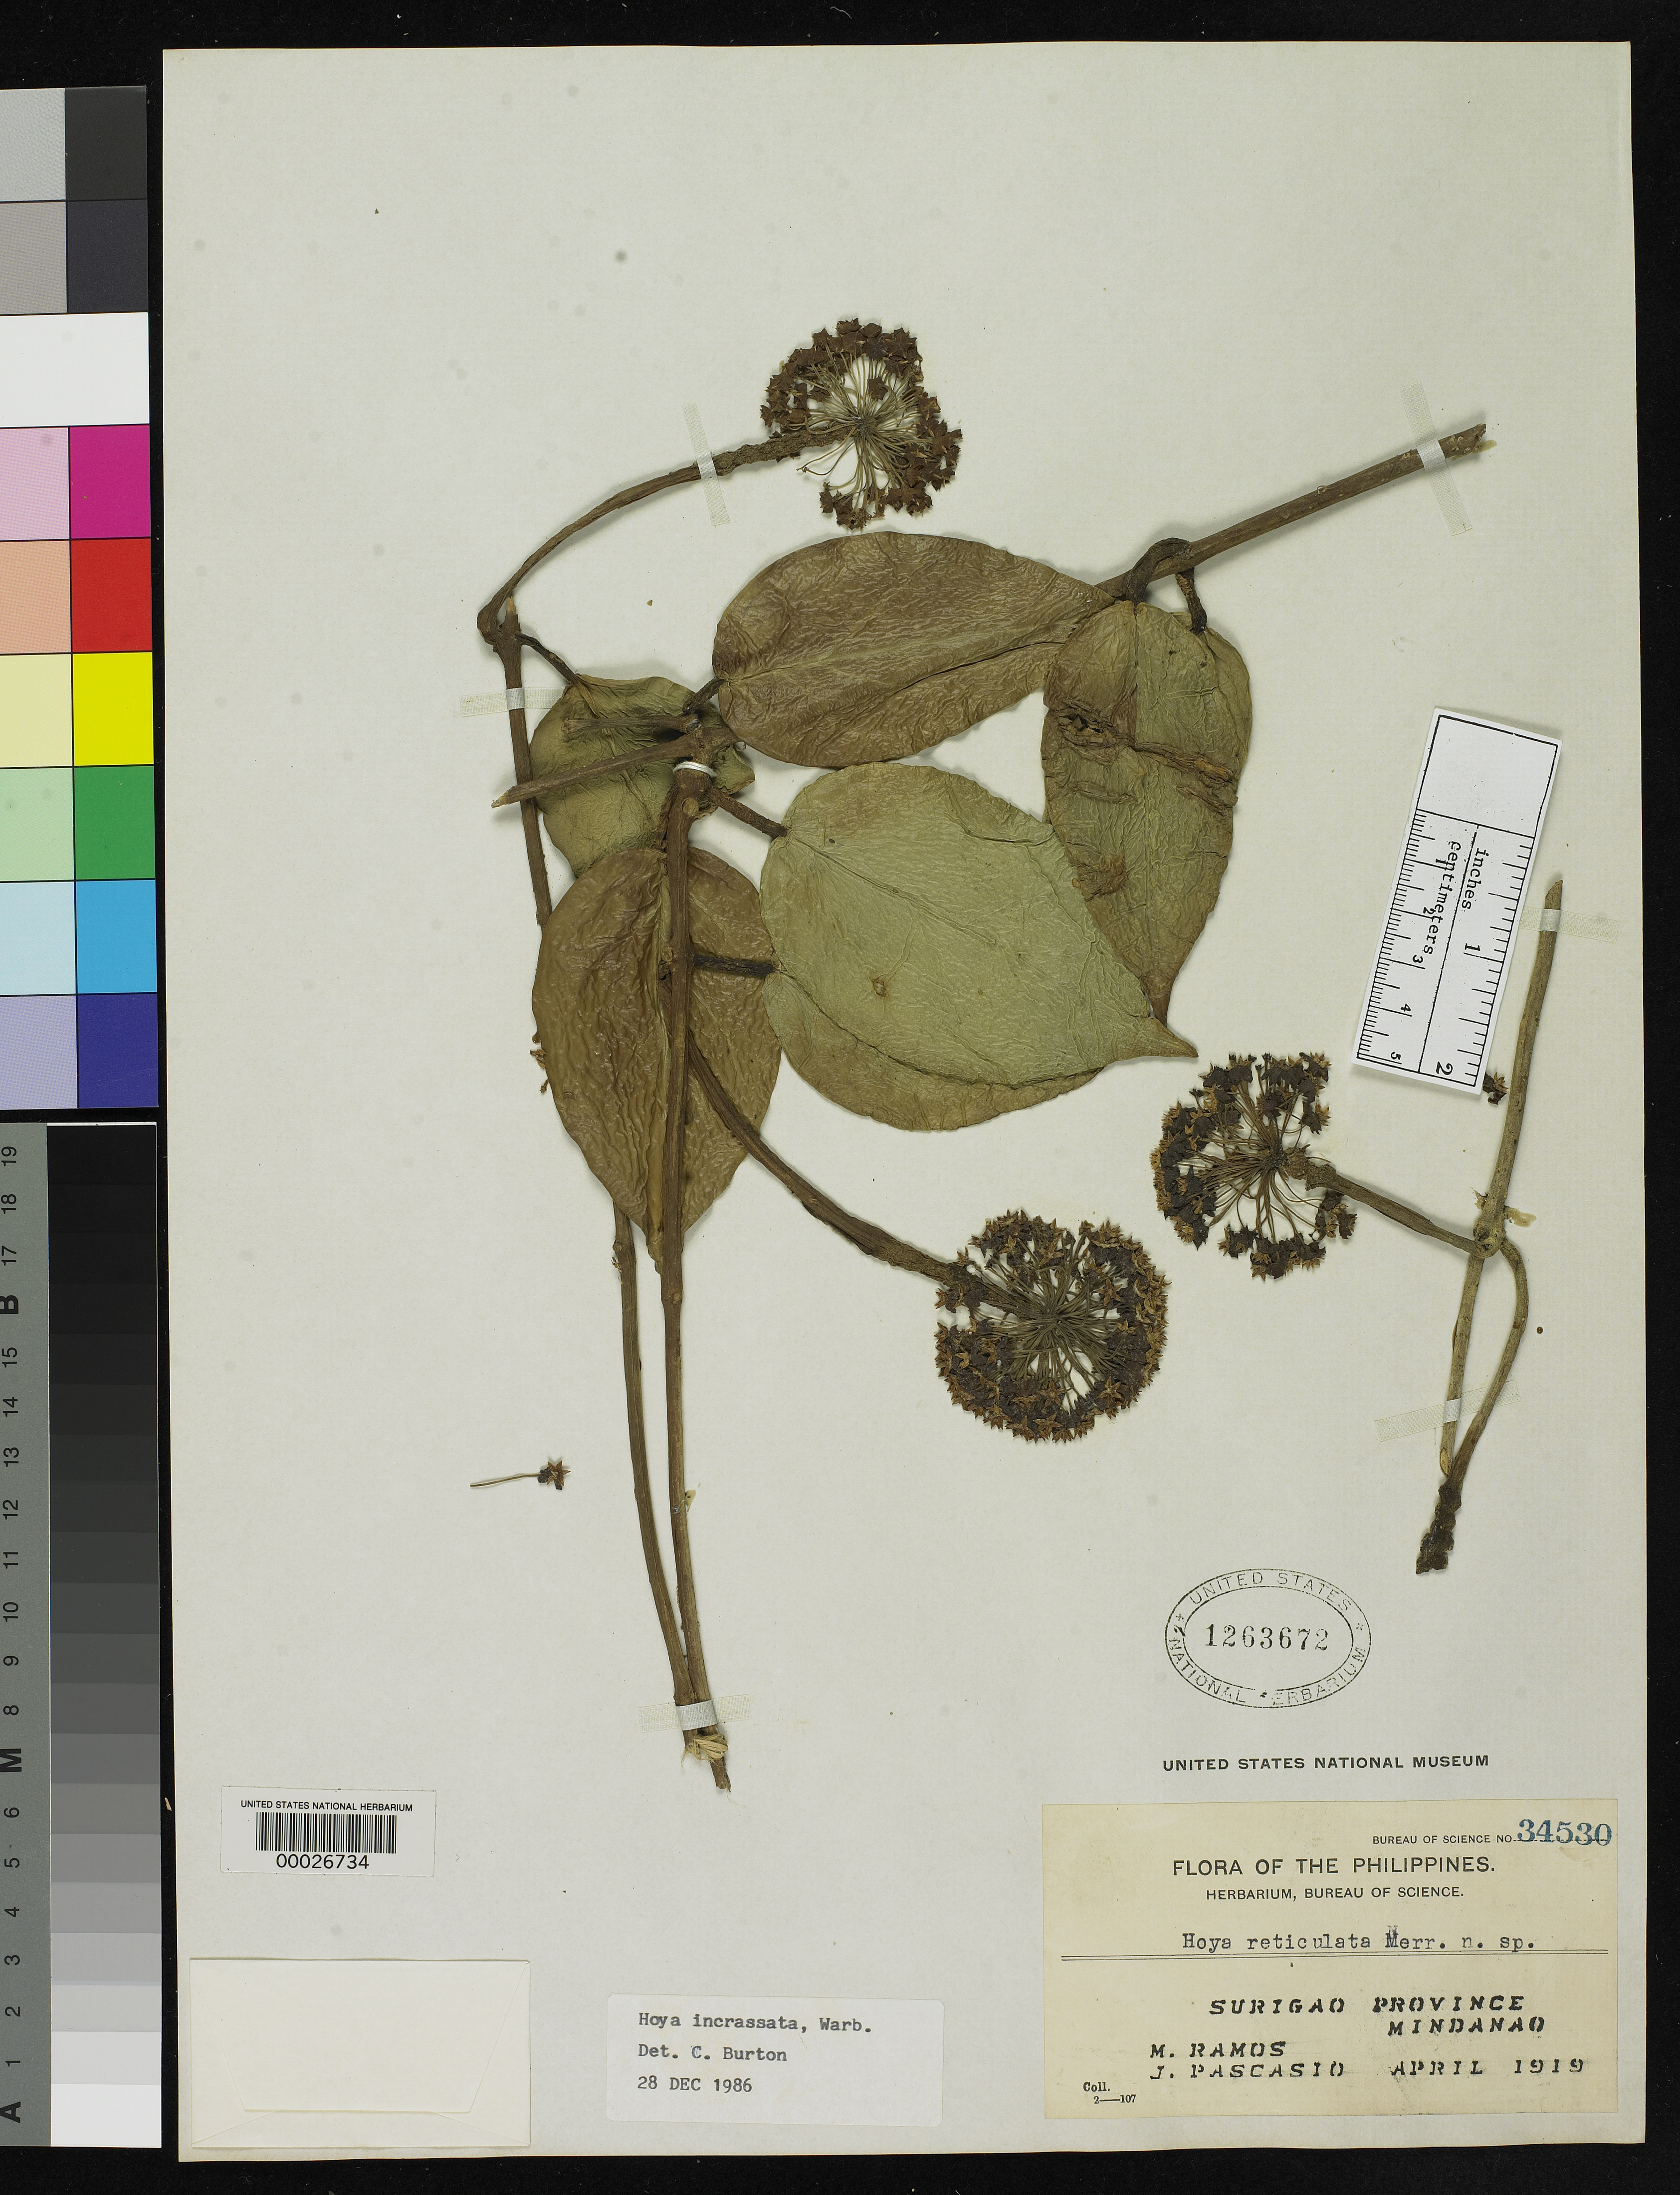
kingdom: Plantae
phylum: Tracheophyta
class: Magnoliopsida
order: Gentianales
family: Apocynaceae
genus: Hoya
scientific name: Hoya reticulata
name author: Merr.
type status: Isotype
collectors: M. Ramos & J. Pascasio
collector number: Bur. Sci. 34530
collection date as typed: Apr 1919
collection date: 1919-04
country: Philippines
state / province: Caraga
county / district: Surigao del Norte / Surigao del Sur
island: Mindanao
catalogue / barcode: US 1263672